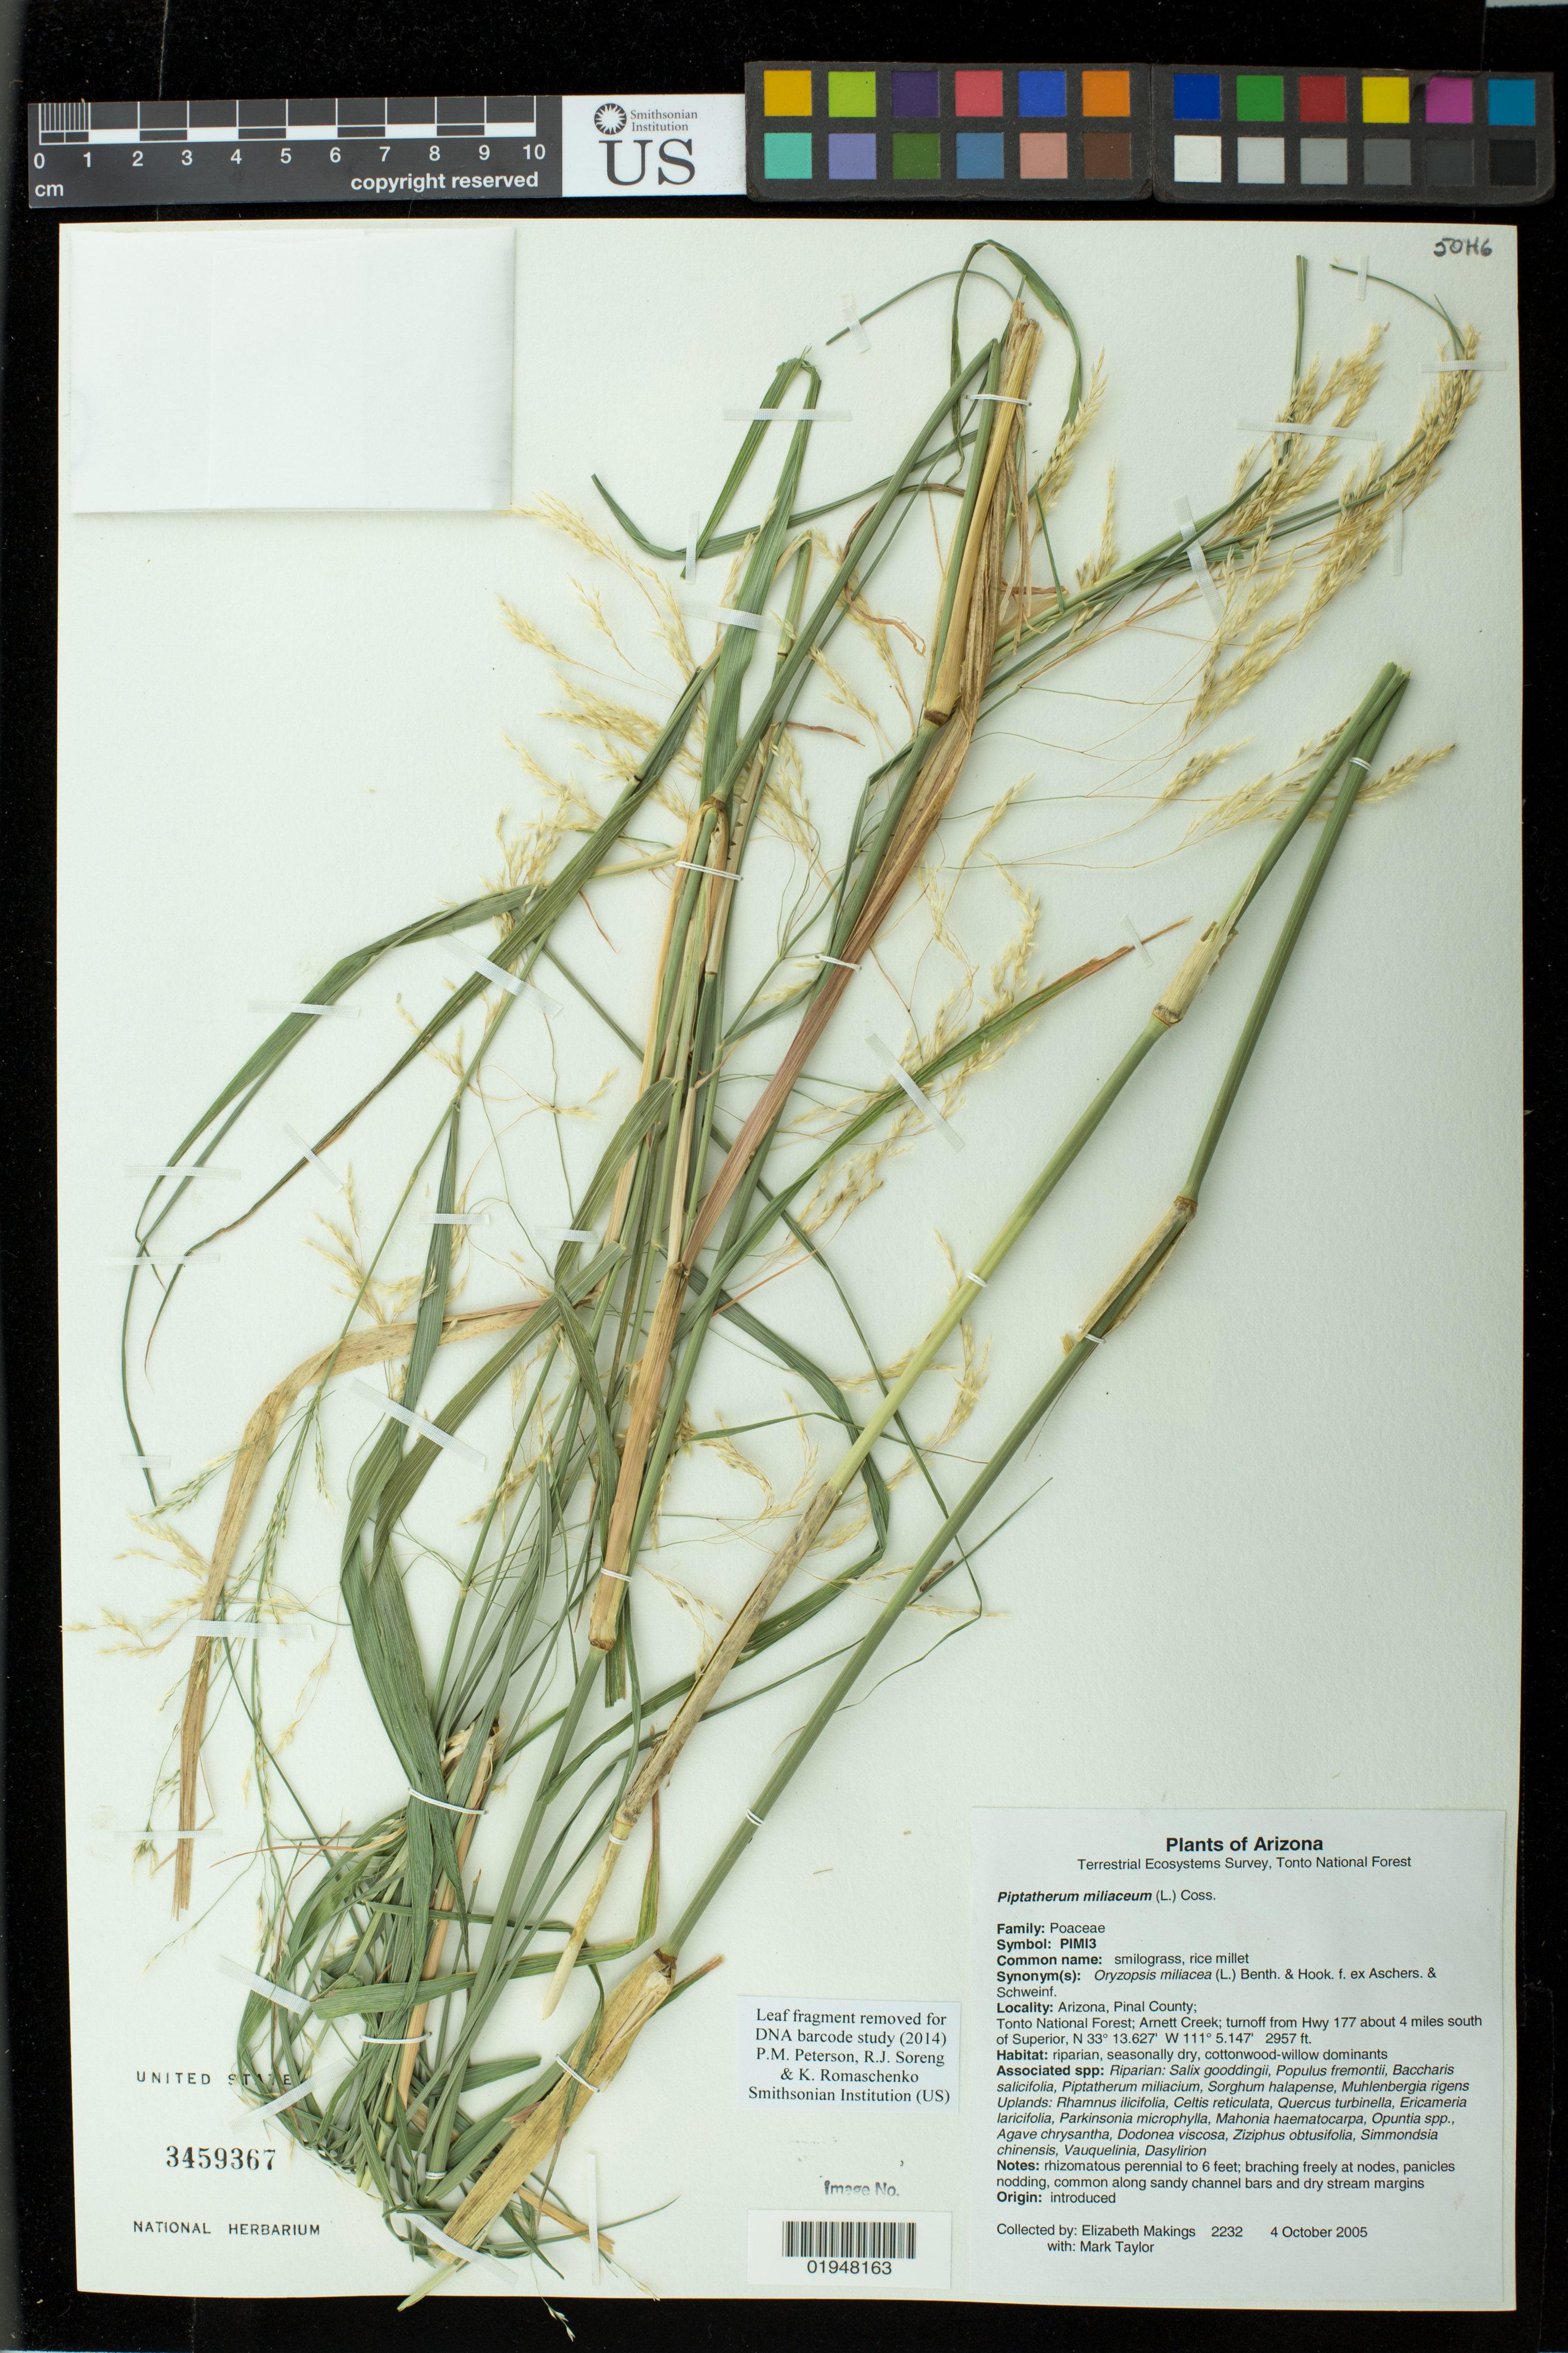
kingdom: Plantae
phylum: Tracheophyta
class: Liliopsida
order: Poales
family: Poaceae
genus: Piptatherum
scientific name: Piptatherum miliaceum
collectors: E. Makings & M. Taylor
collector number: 2232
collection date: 2005-10-04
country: United States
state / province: Arizona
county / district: Pinal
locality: Tonto National Forest; Amett Creek; turnoff from Hwy 177 about 4 miles south of Superior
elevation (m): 901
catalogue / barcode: US 3459367